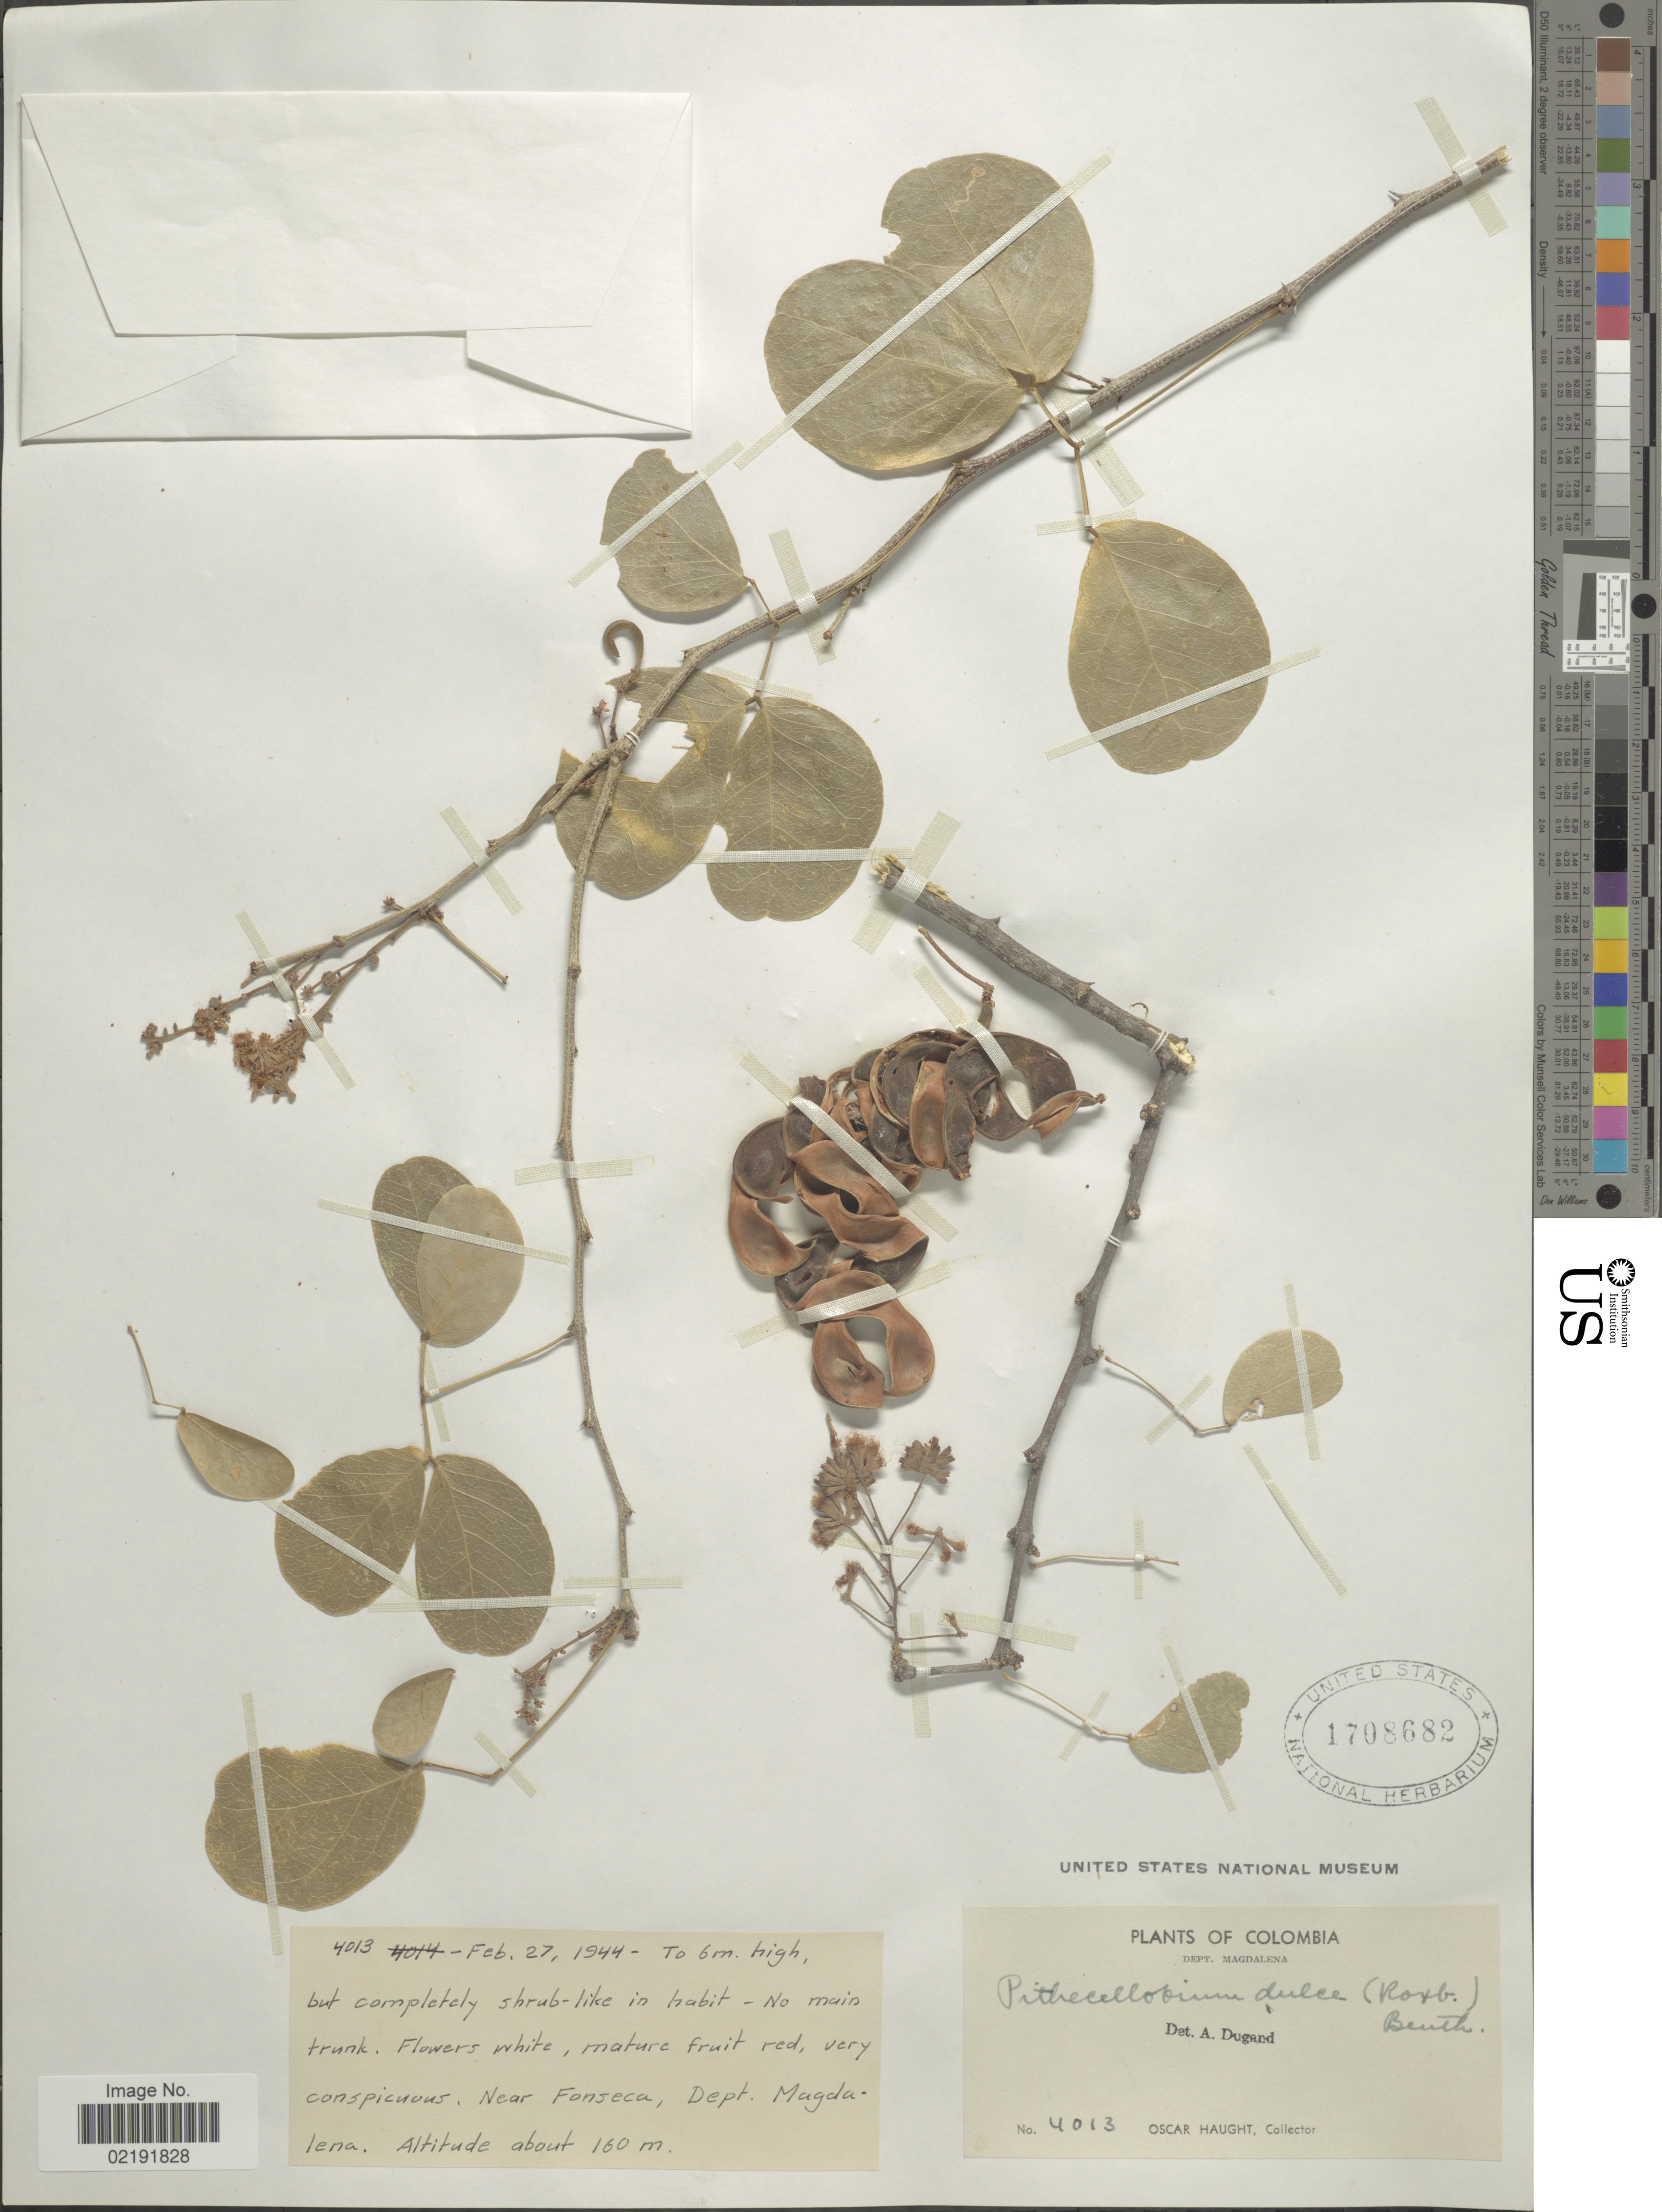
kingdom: Plantae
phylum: Tracheophyta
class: Magnoliopsida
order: Fabales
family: Fabaceae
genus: Pithecellobium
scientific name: Pithecellobium dulce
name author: (Roxb.) Benth.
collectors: O. L. Haught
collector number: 4013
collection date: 1944-02-27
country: Colombia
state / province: Magdalena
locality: Near Fonseca, Dept. Magdalena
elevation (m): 160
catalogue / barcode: US 1708682